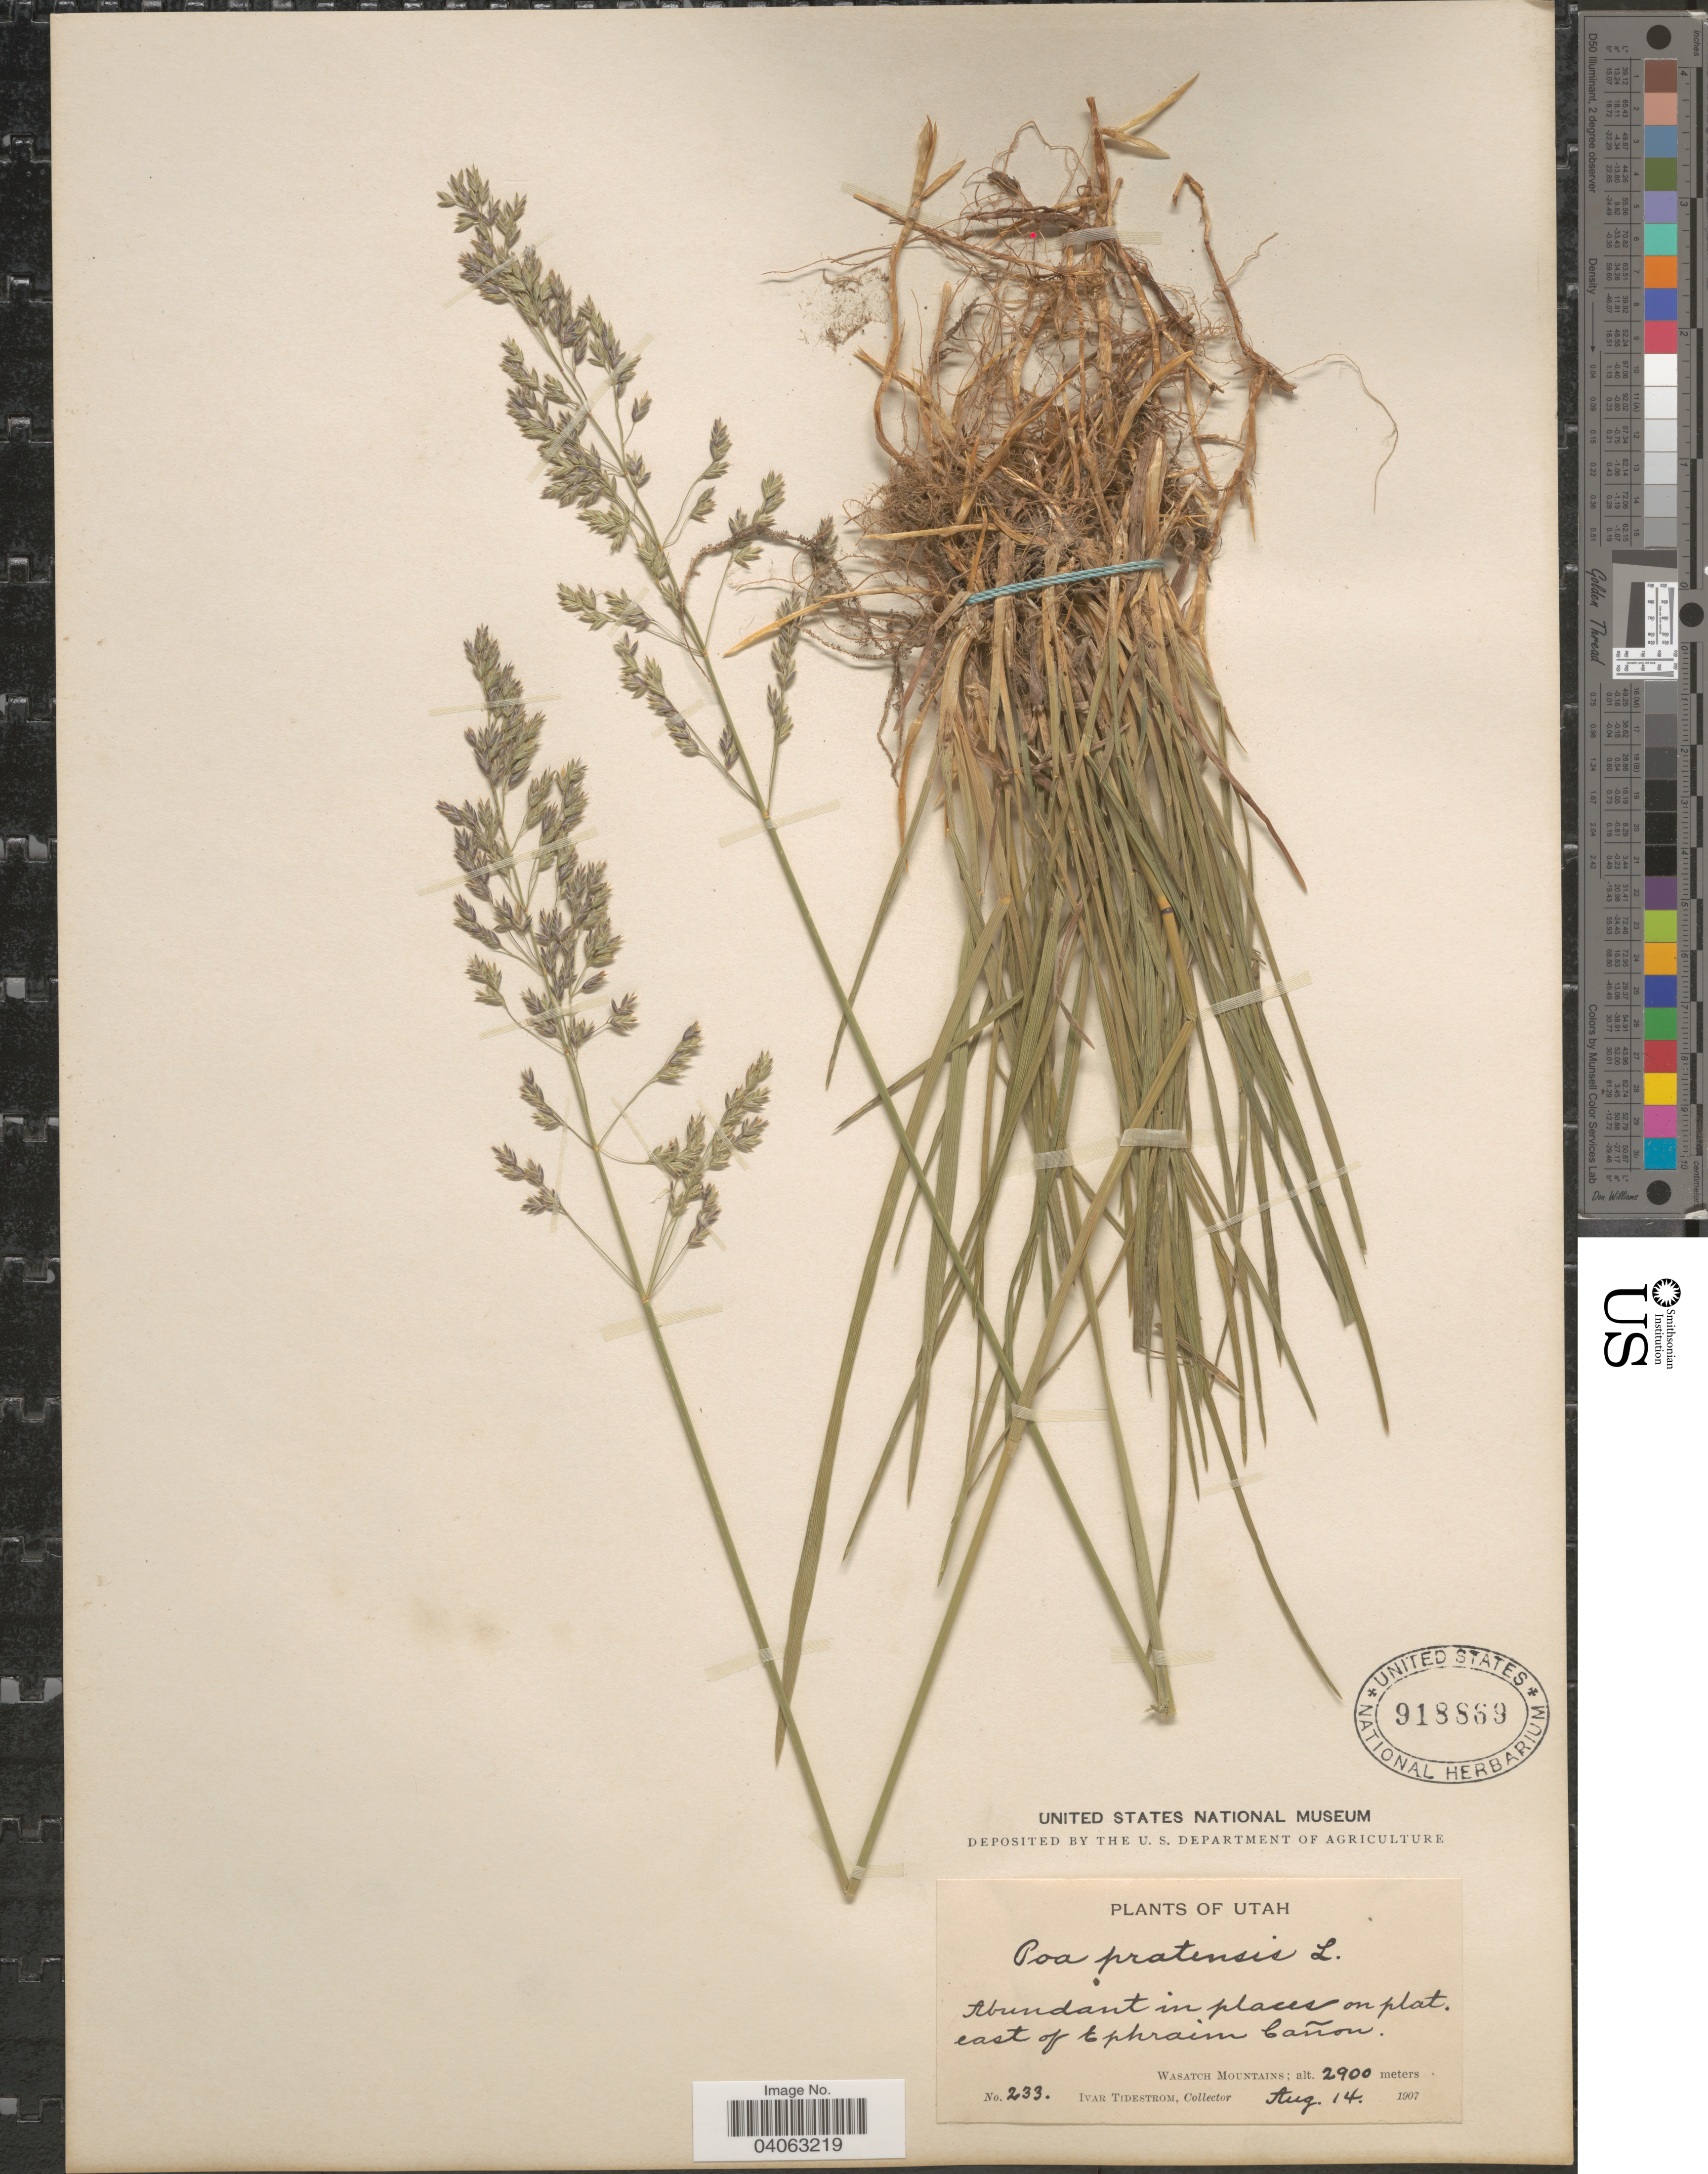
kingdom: Plantae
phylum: Tracheophyta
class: Liliopsida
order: Poales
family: Poaceae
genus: Poa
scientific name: Poa pratensis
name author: L.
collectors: I. F. Tidestrom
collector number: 233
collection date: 1907-08-14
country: United States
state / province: Utah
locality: East of Ephraim Cañon. Wasatch Mountains.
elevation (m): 2900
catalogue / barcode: US 918869